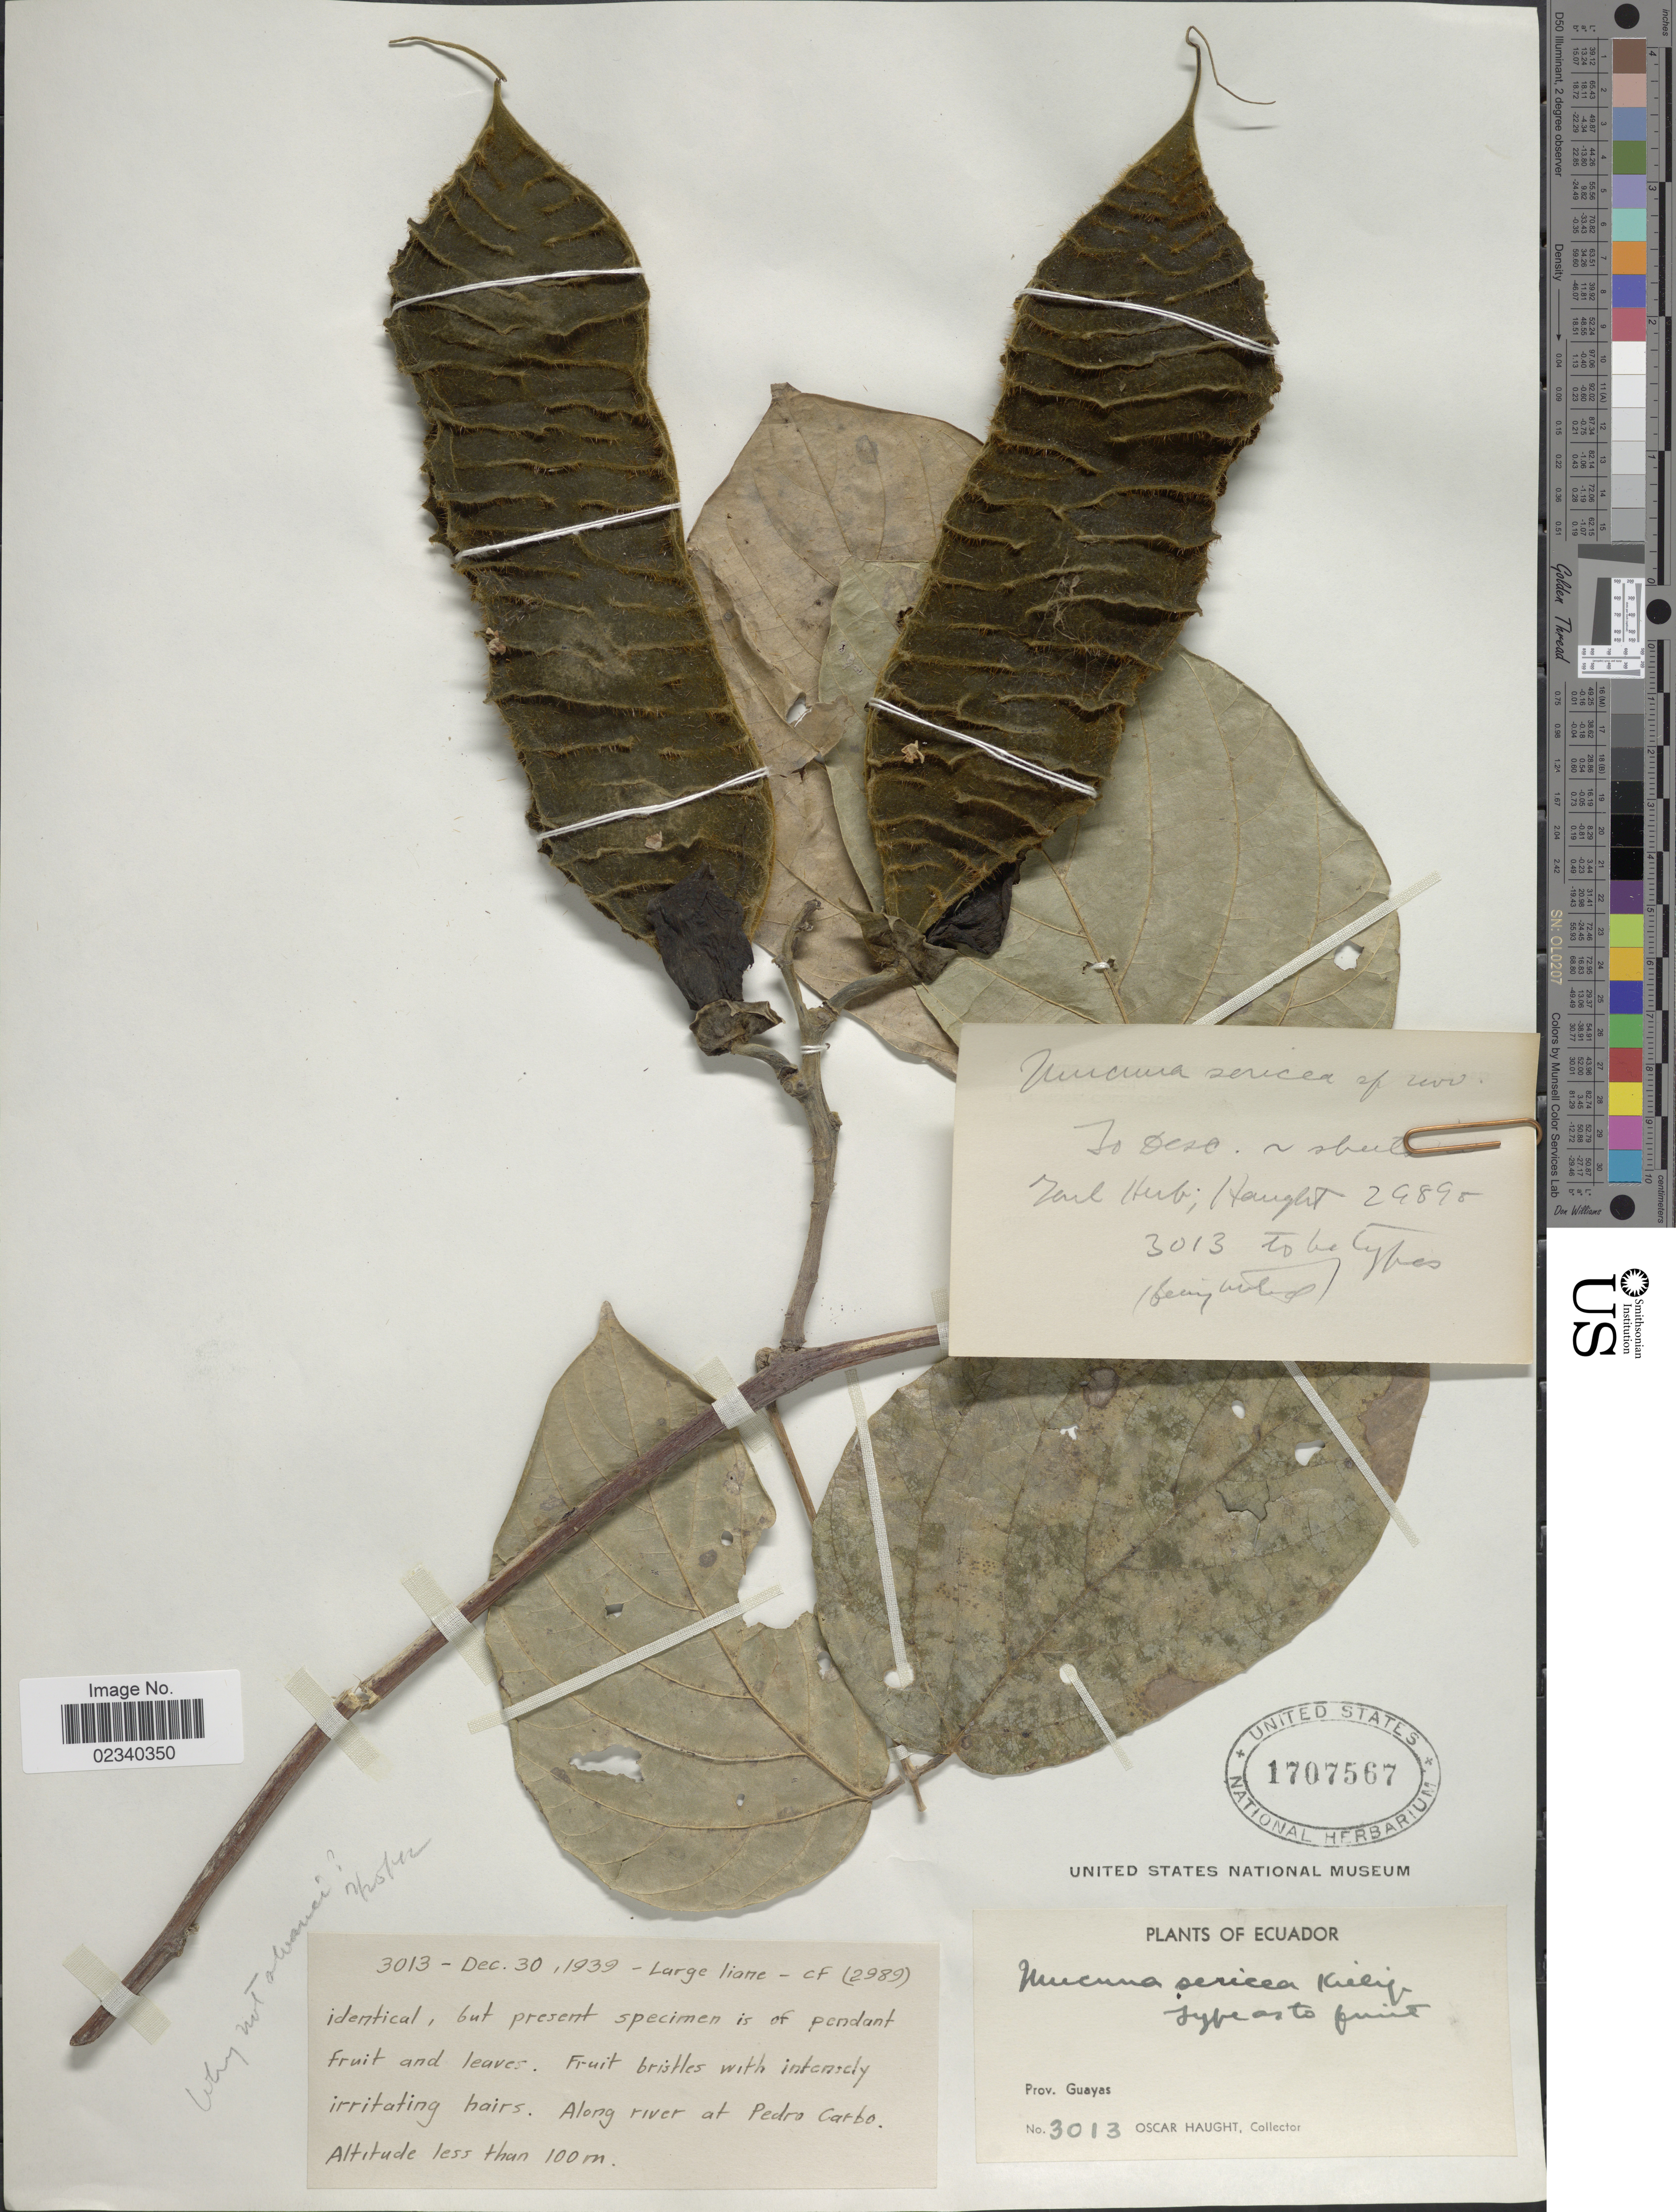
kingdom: Plantae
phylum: Tracheophyta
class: Magnoliopsida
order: Fabales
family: Fabaceae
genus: Mucuna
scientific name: Mucuna sericea Killip sp. nov. ined.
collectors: O. L. Haught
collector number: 3013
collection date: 1939-12-30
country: Ecuador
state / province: Guayas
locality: Prov. Guayas. Along river at Pedro Carbo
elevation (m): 100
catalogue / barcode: US 1707567